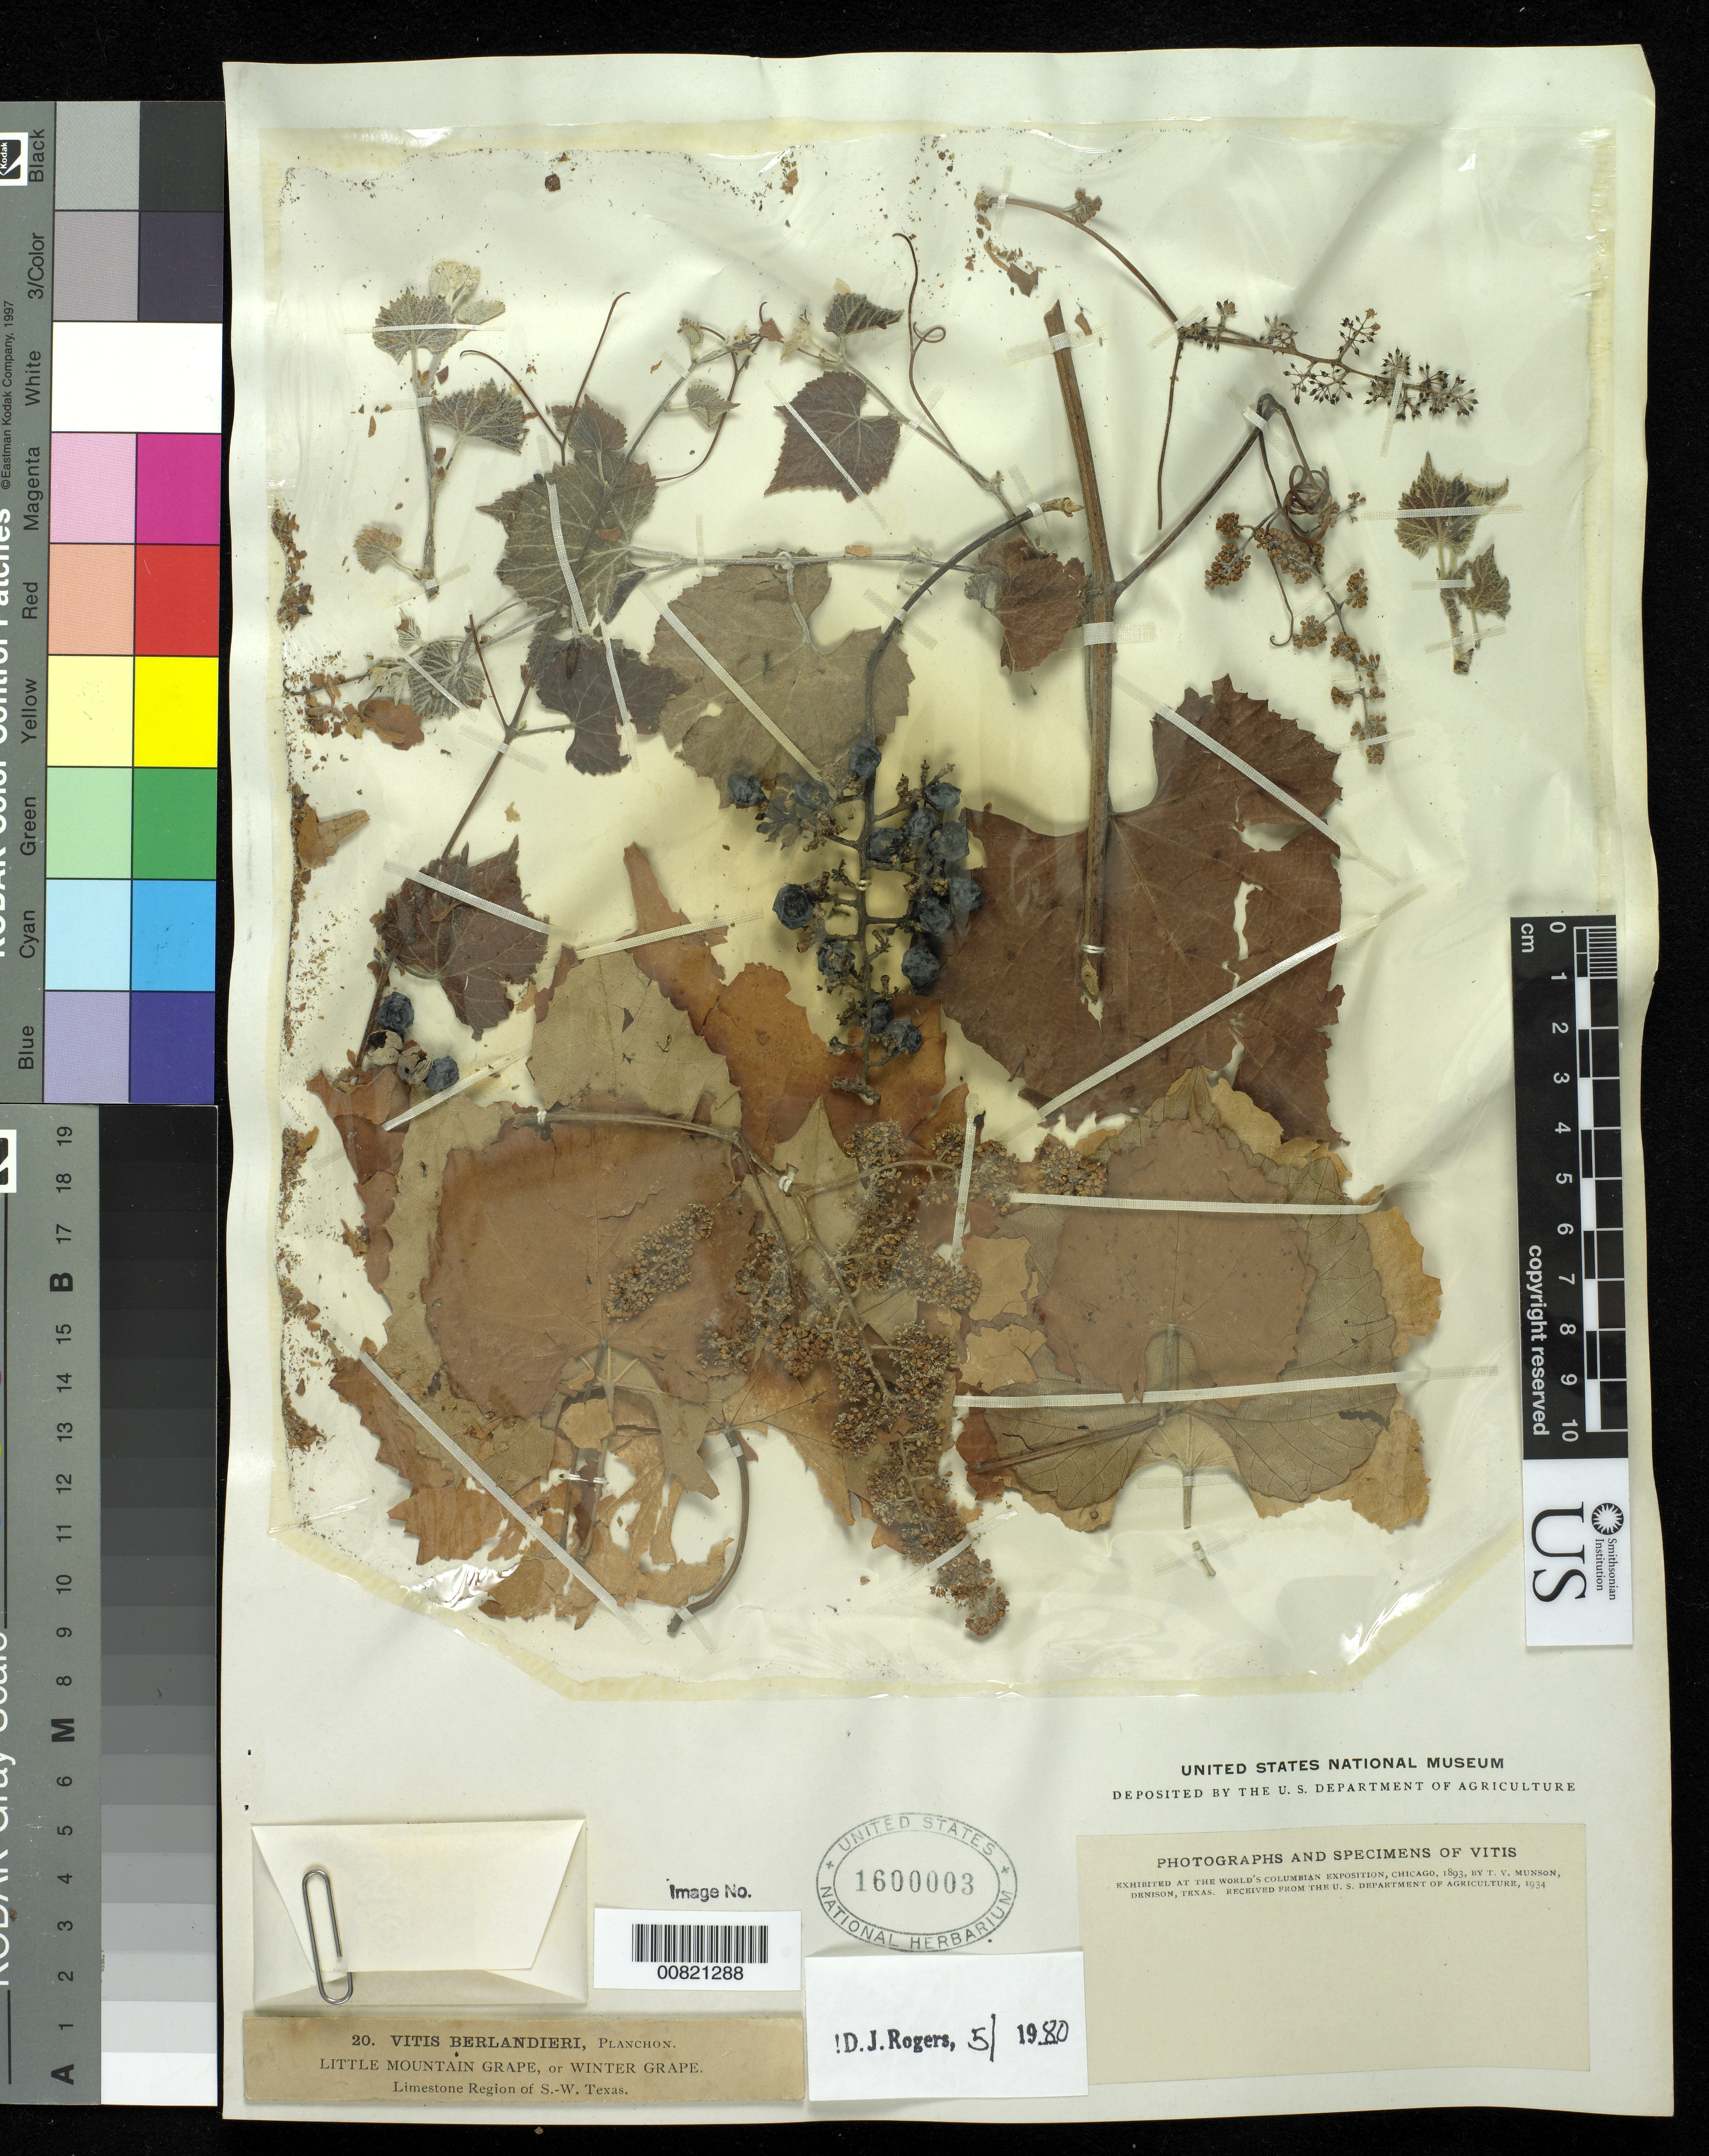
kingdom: Plantae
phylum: Tracheophyta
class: Magnoliopsida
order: Vitales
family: Vitaceae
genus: Vitis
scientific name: Vitis berlandieri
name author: Planch.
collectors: T. V. Munson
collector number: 20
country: United States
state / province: Texas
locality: SW Texas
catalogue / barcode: US 1600003